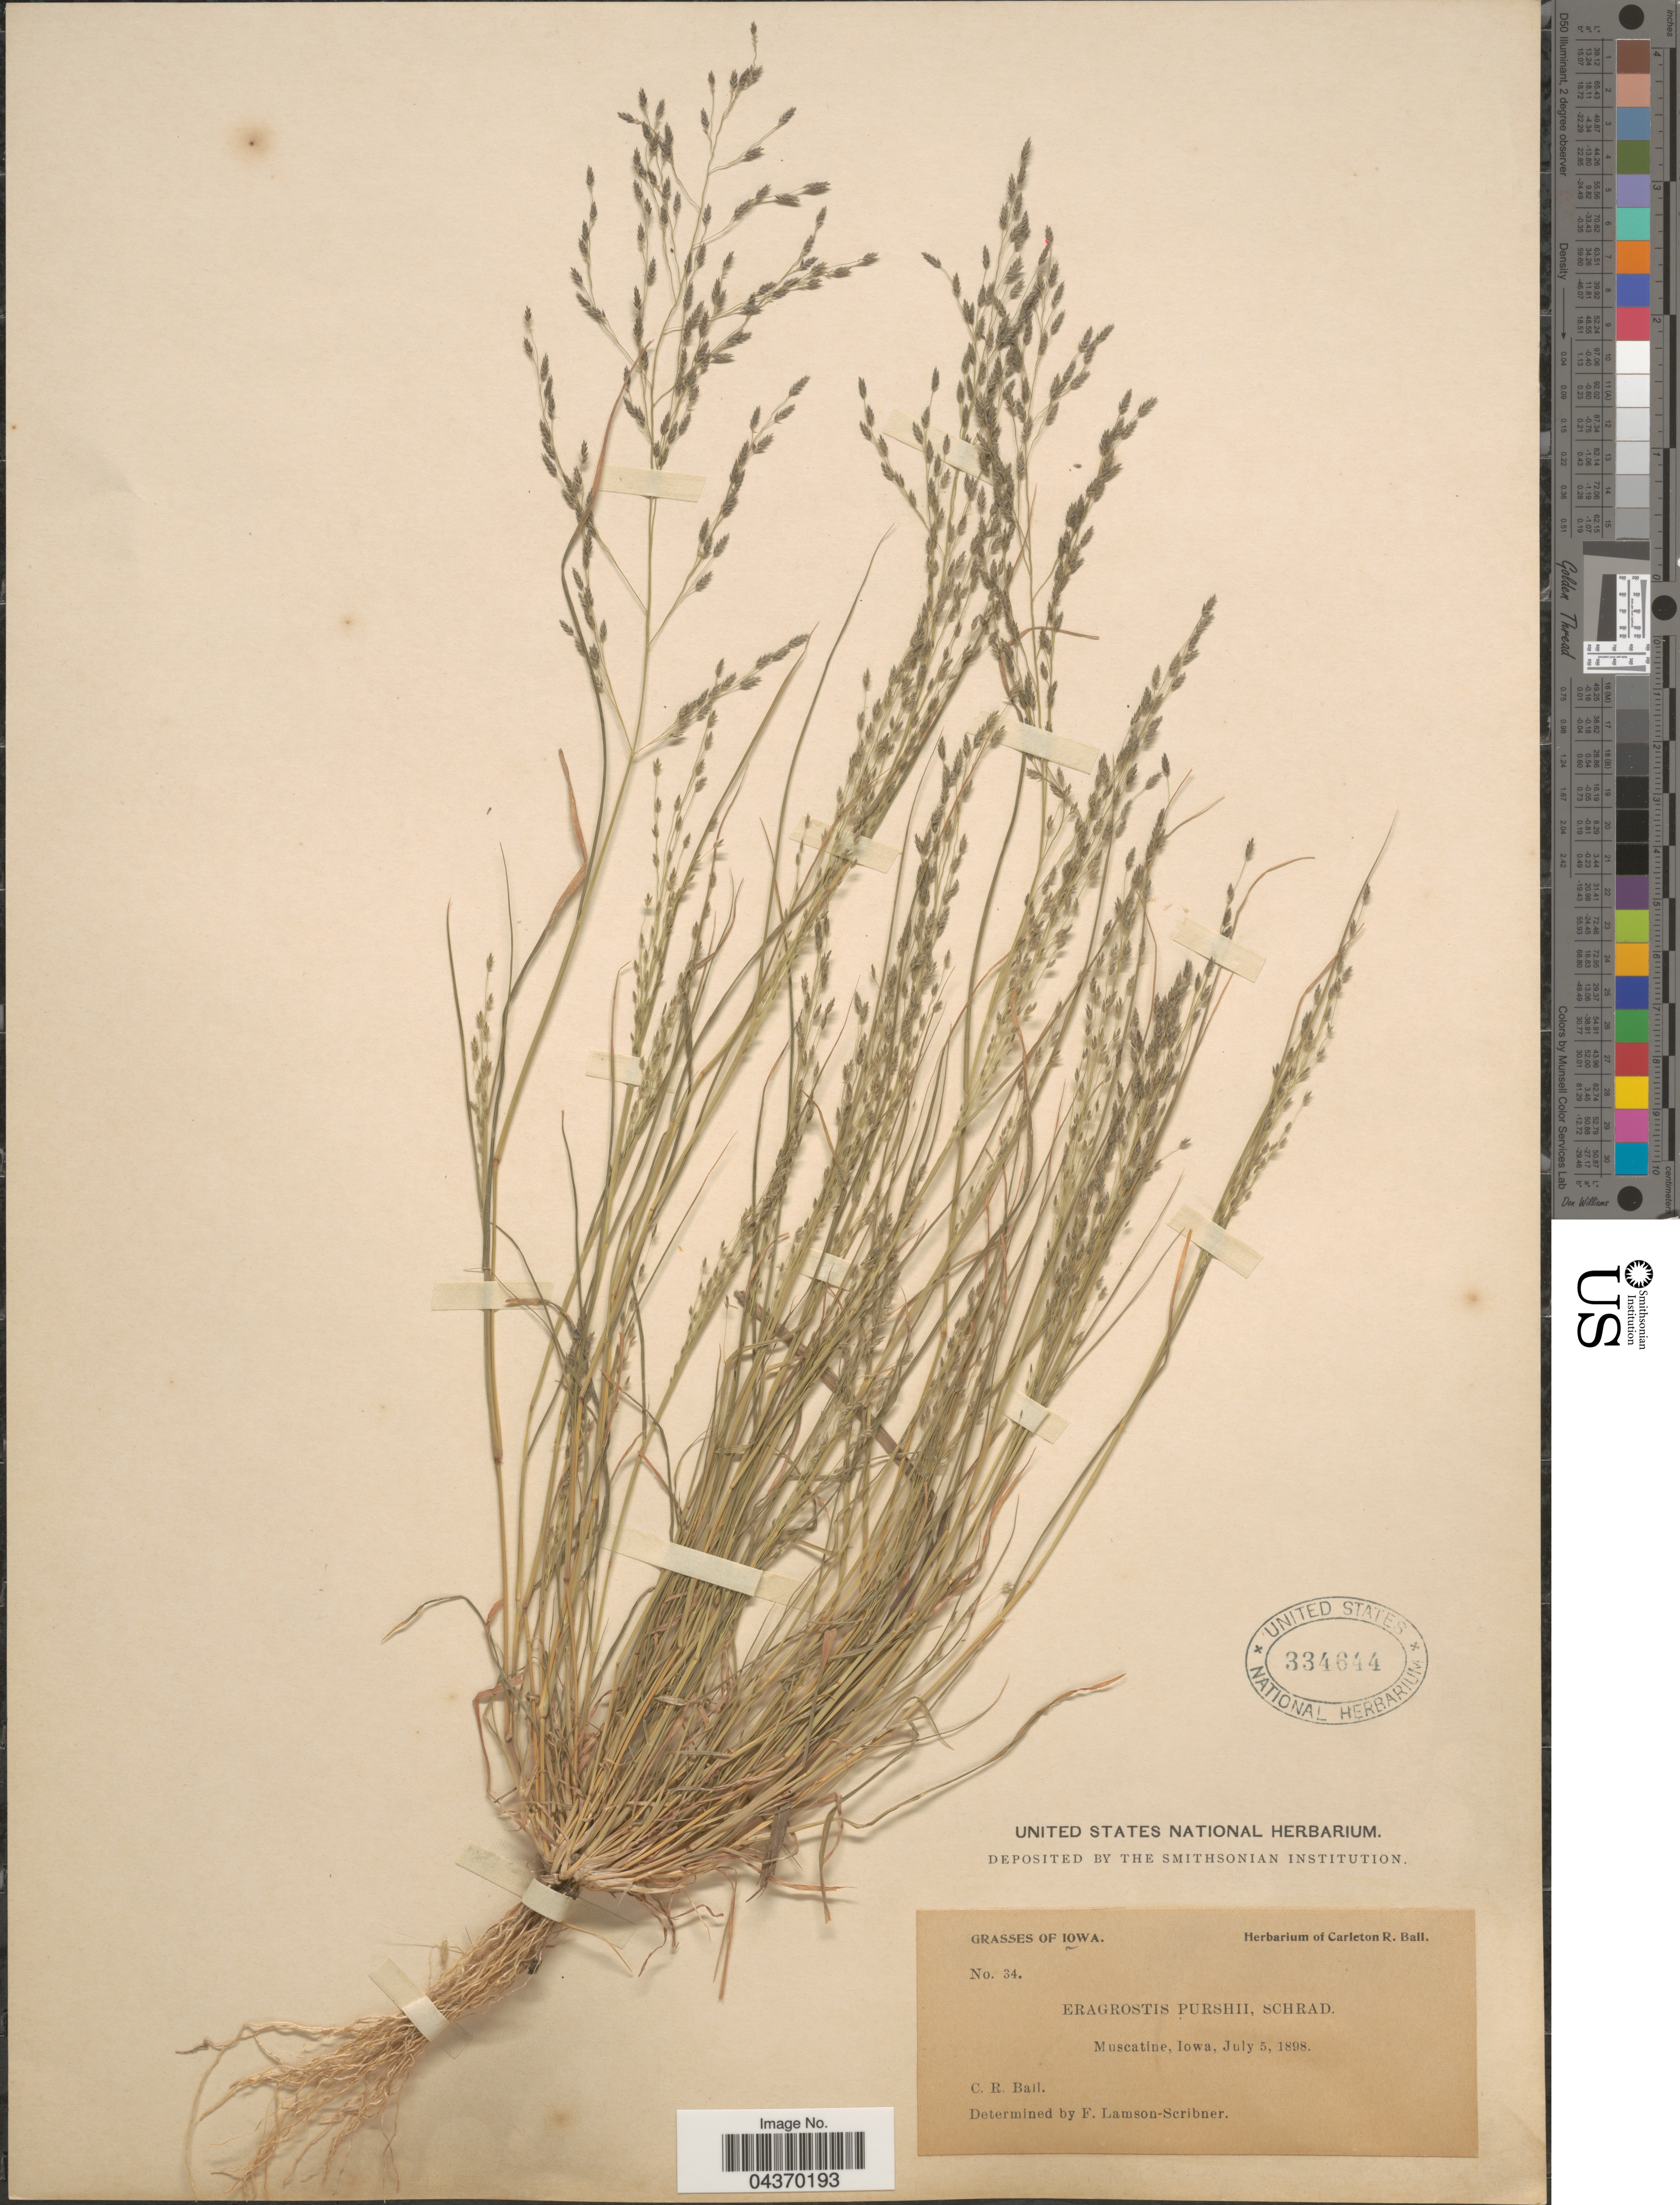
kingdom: Plantae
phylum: Tracheophyta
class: Liliopsida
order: Poales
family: Poaceae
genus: Eragrostis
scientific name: Eragrostis pectinacea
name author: (Michx.) Nees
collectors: C. R. Ball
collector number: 34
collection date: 1898-07-05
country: United States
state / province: Iowa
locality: Muscatine.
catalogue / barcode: US 334644